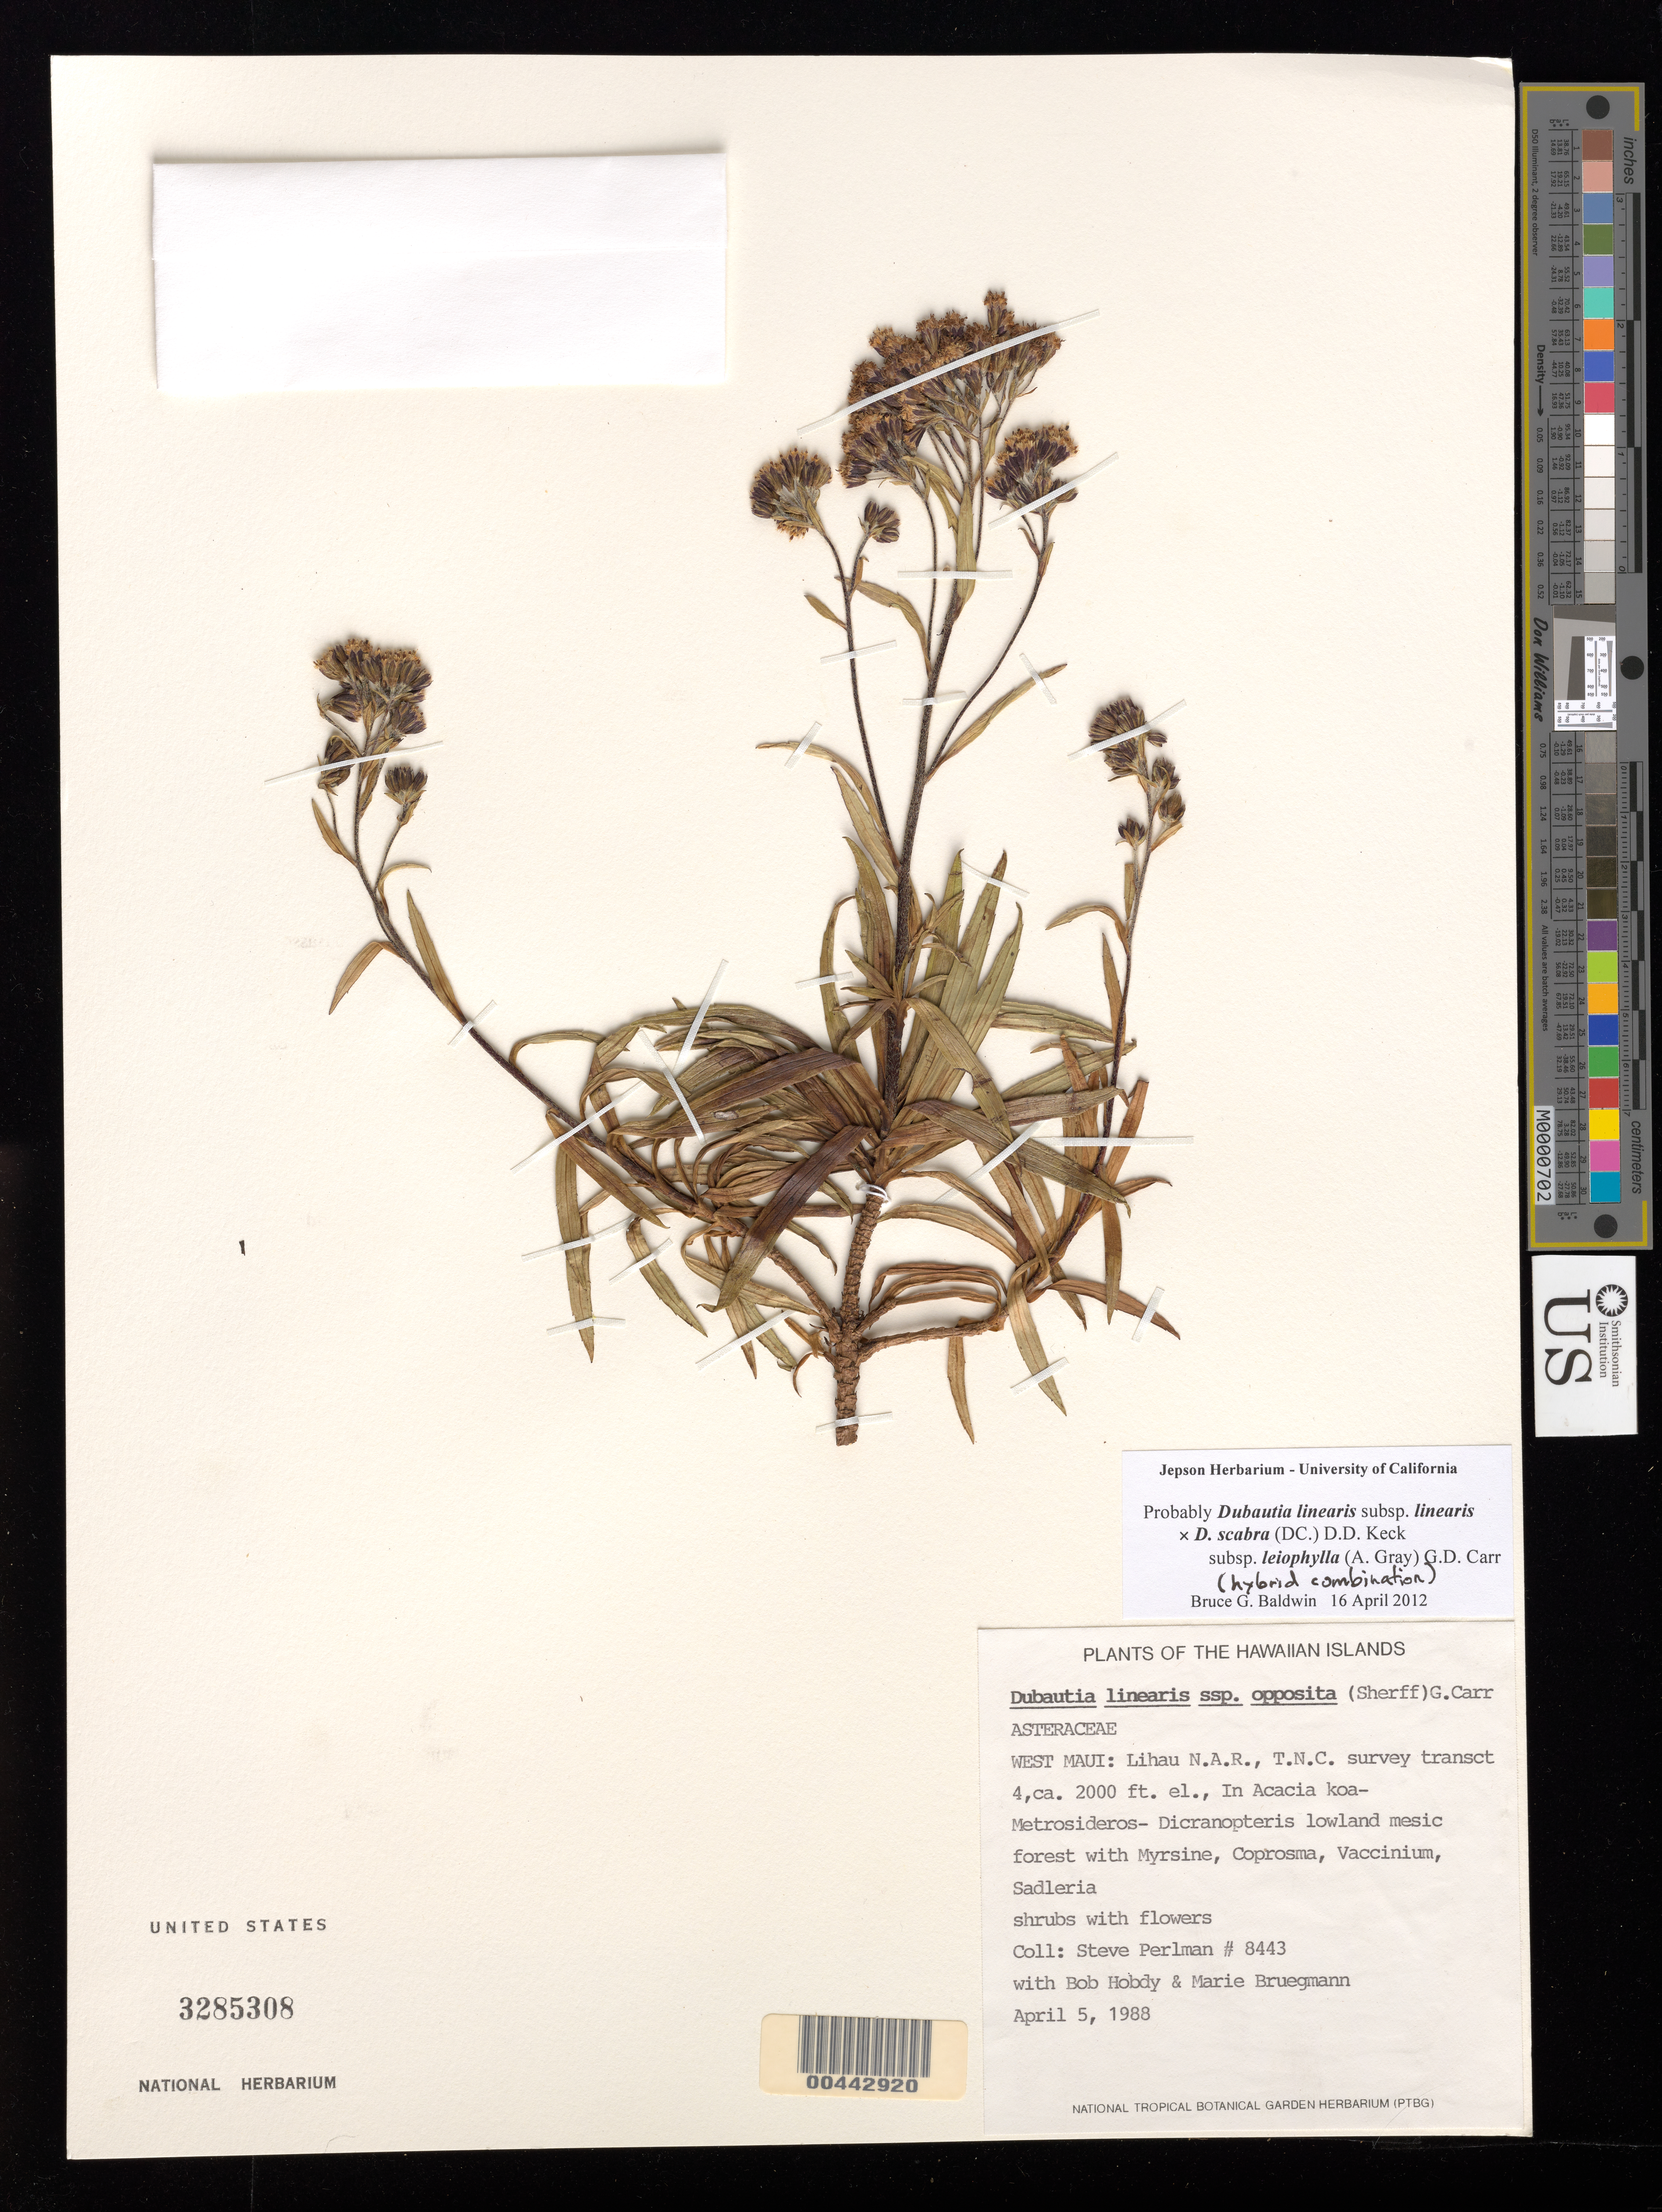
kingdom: Plantae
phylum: Tracheophyta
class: Magnoliopsida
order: Asterales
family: Asteraceae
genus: Dubautia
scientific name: Dubautia linearis subsp. linearis x D. scabra subsp. leiophylla (A. Gray) G.D. Carr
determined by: Baldwin, B. G.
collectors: S. P. Perlman, B. Hobdy & M. Bruegmann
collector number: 8443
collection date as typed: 5 Apr 1988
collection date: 1988-04-05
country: United States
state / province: Hawaii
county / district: Maui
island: Maui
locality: West Maui: Lihau N.A.R., T.N.C. survey transect 4.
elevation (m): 610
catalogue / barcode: US 3285308